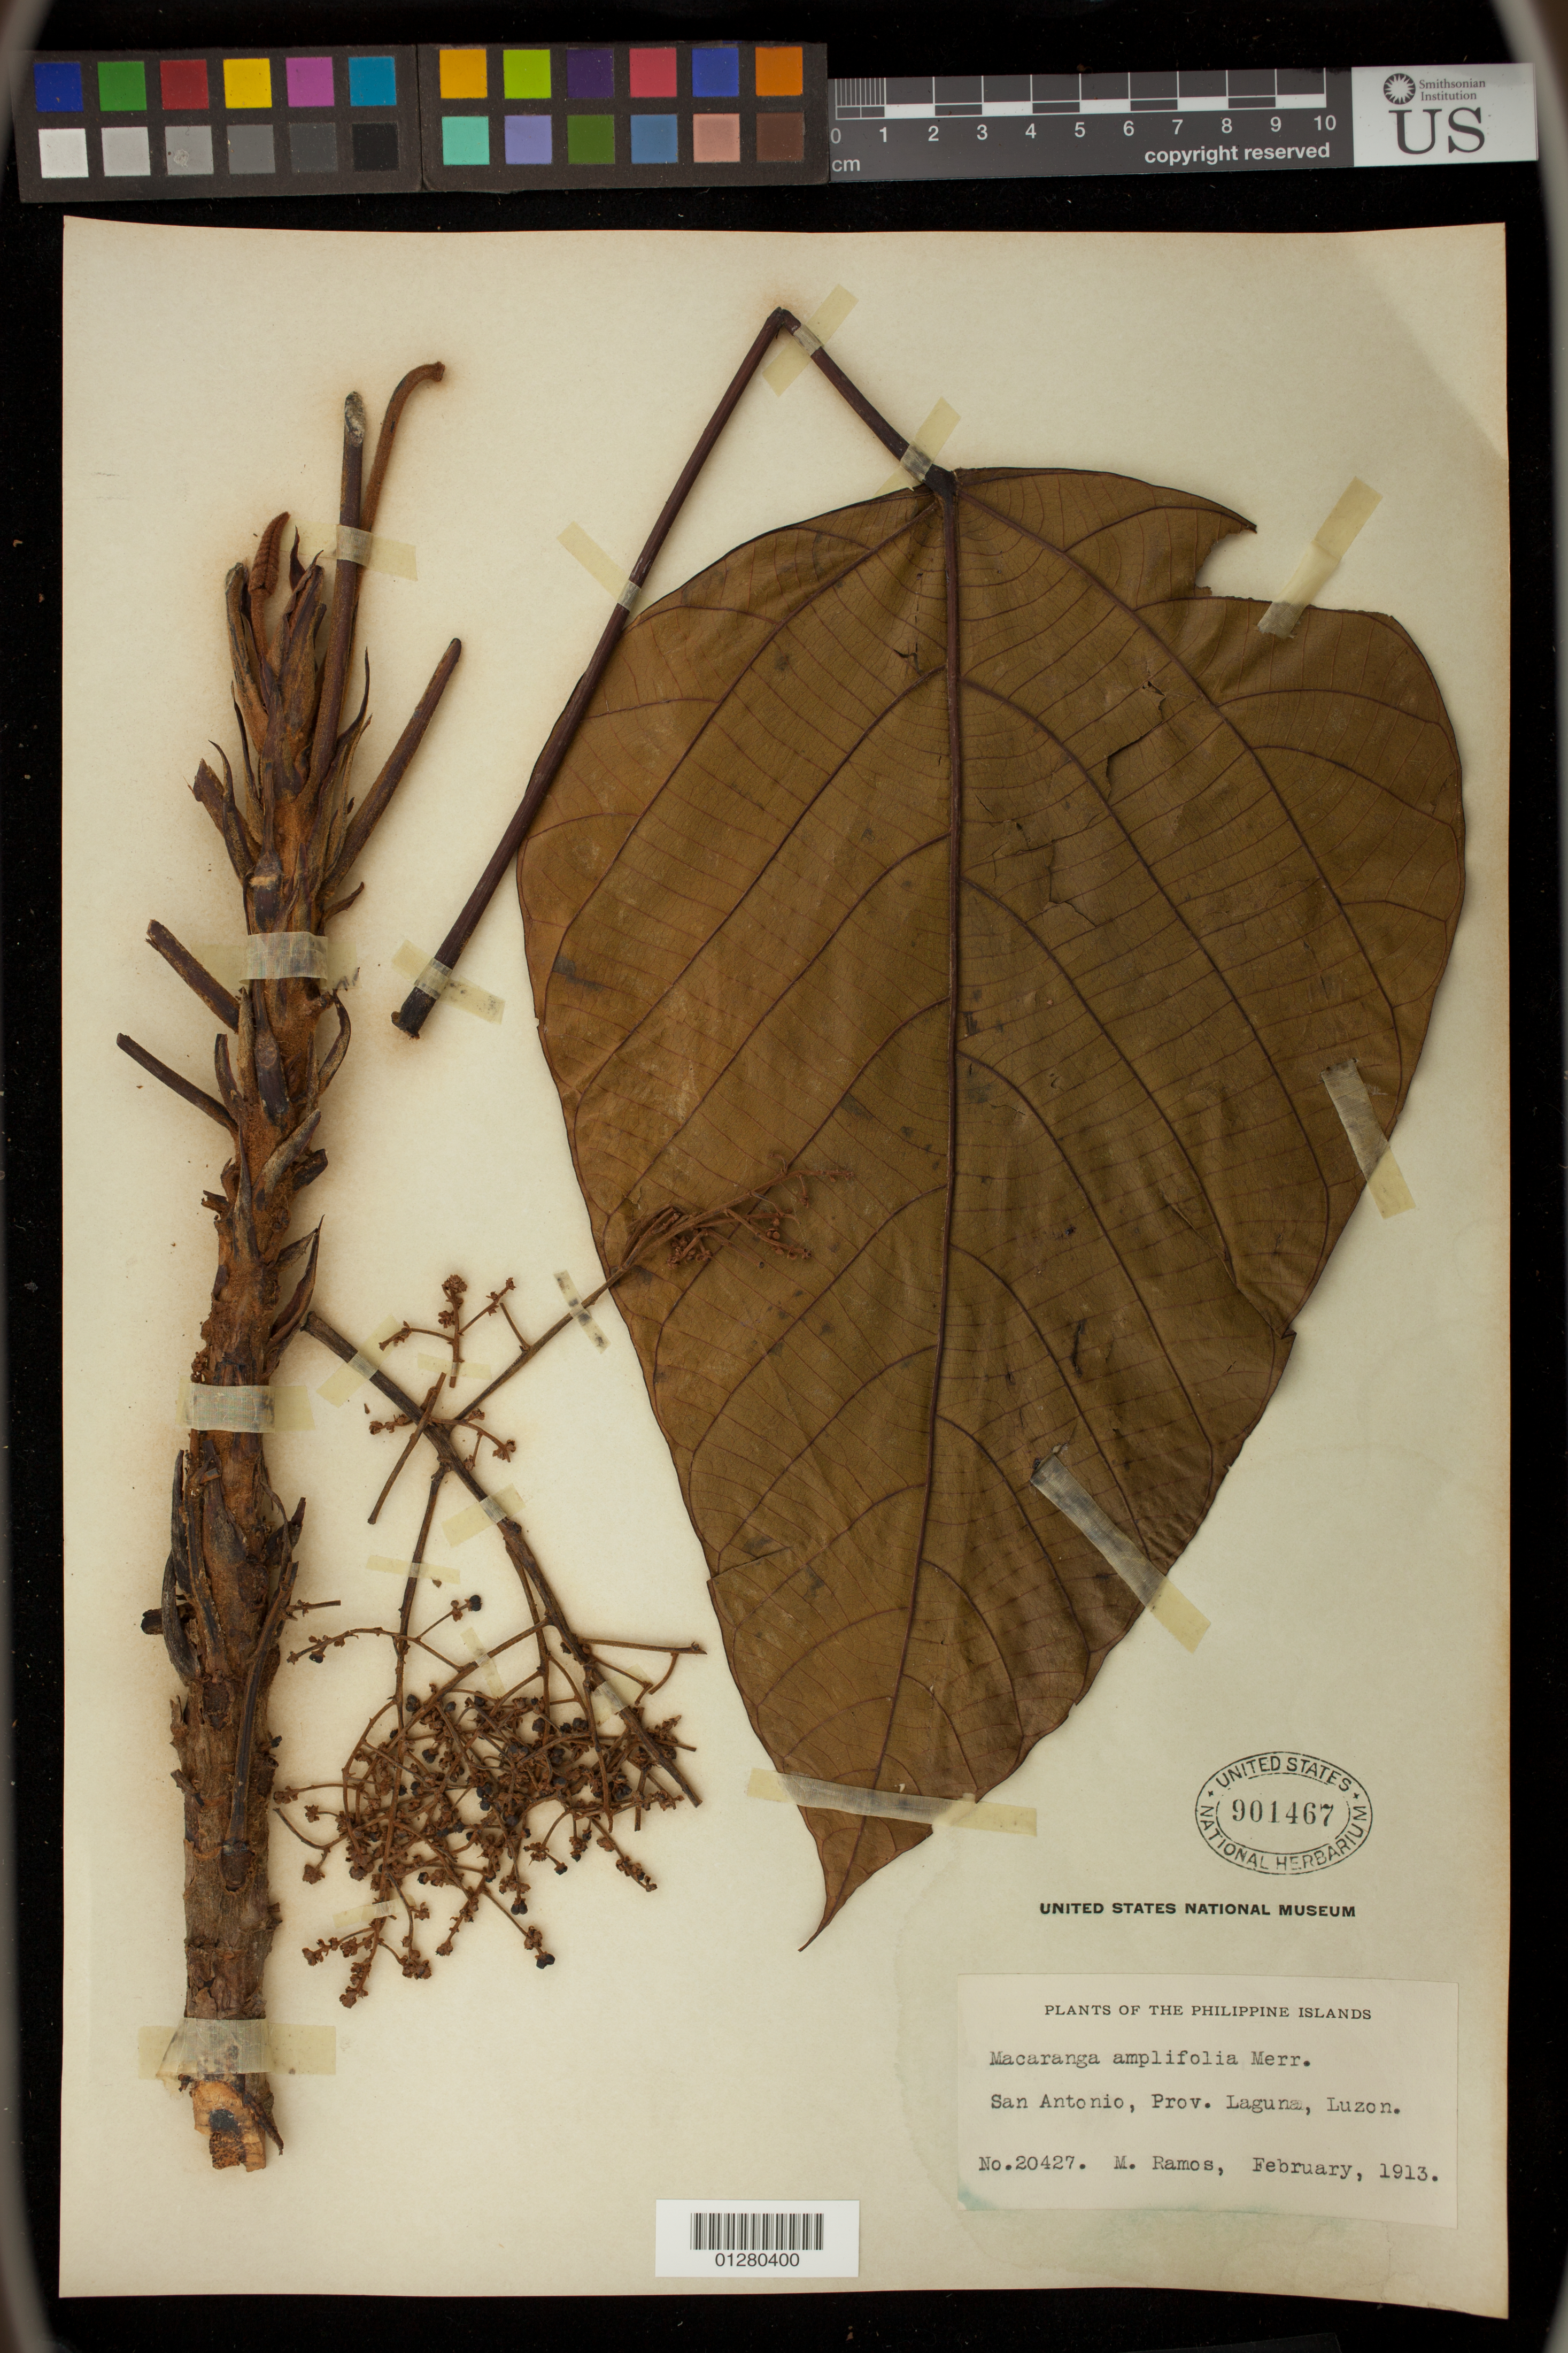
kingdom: Plantae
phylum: Tracheophyta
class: Magnoliopsida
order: Malpighiales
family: Euphorbiaceae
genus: Macaranga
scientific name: Macaranga amplifolia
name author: Merr.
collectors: M. Ramos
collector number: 20427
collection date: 1913-02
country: Philippines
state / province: Calabarzon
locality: San Antonio, Prov. Laguna, Luzon.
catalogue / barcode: US 901467